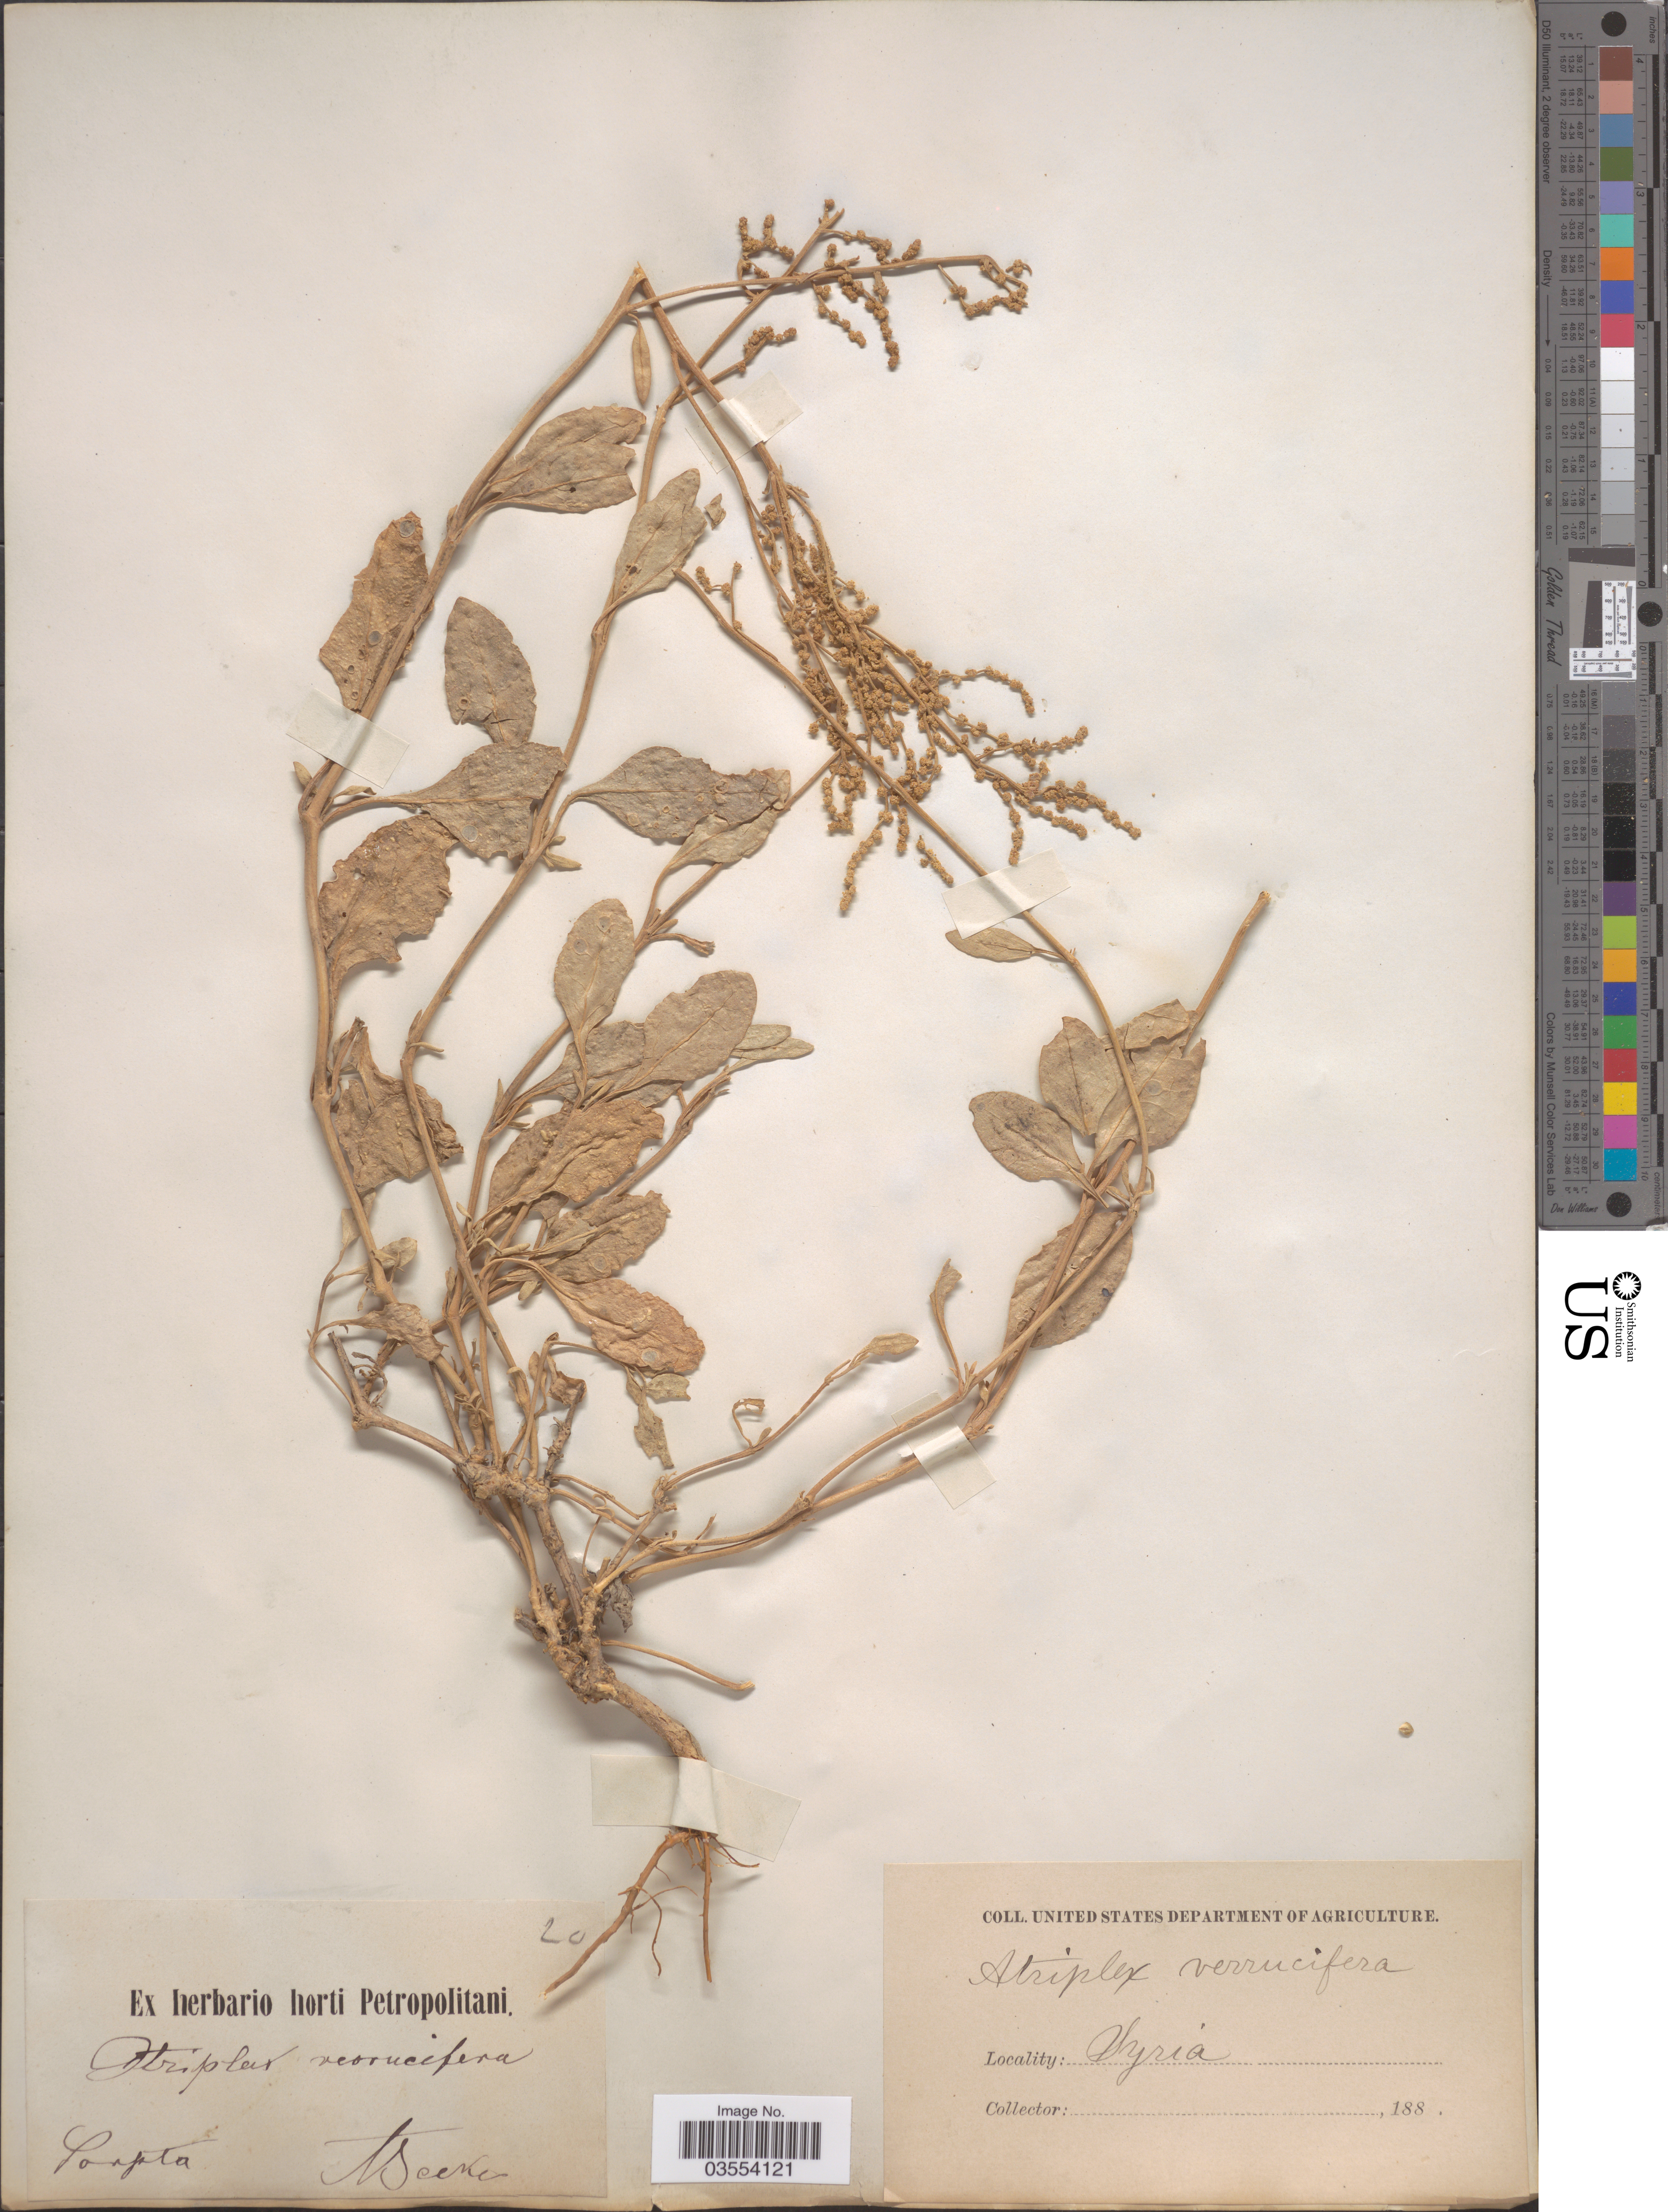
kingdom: Plantae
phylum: Tracheophyta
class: Magnoliopsida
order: Caryophyllales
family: Amaranthaceae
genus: Atriplex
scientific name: Atriplex sp.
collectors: A. Becker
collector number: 20?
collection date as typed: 188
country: Russian Federation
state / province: Volgograd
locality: Sarepta.